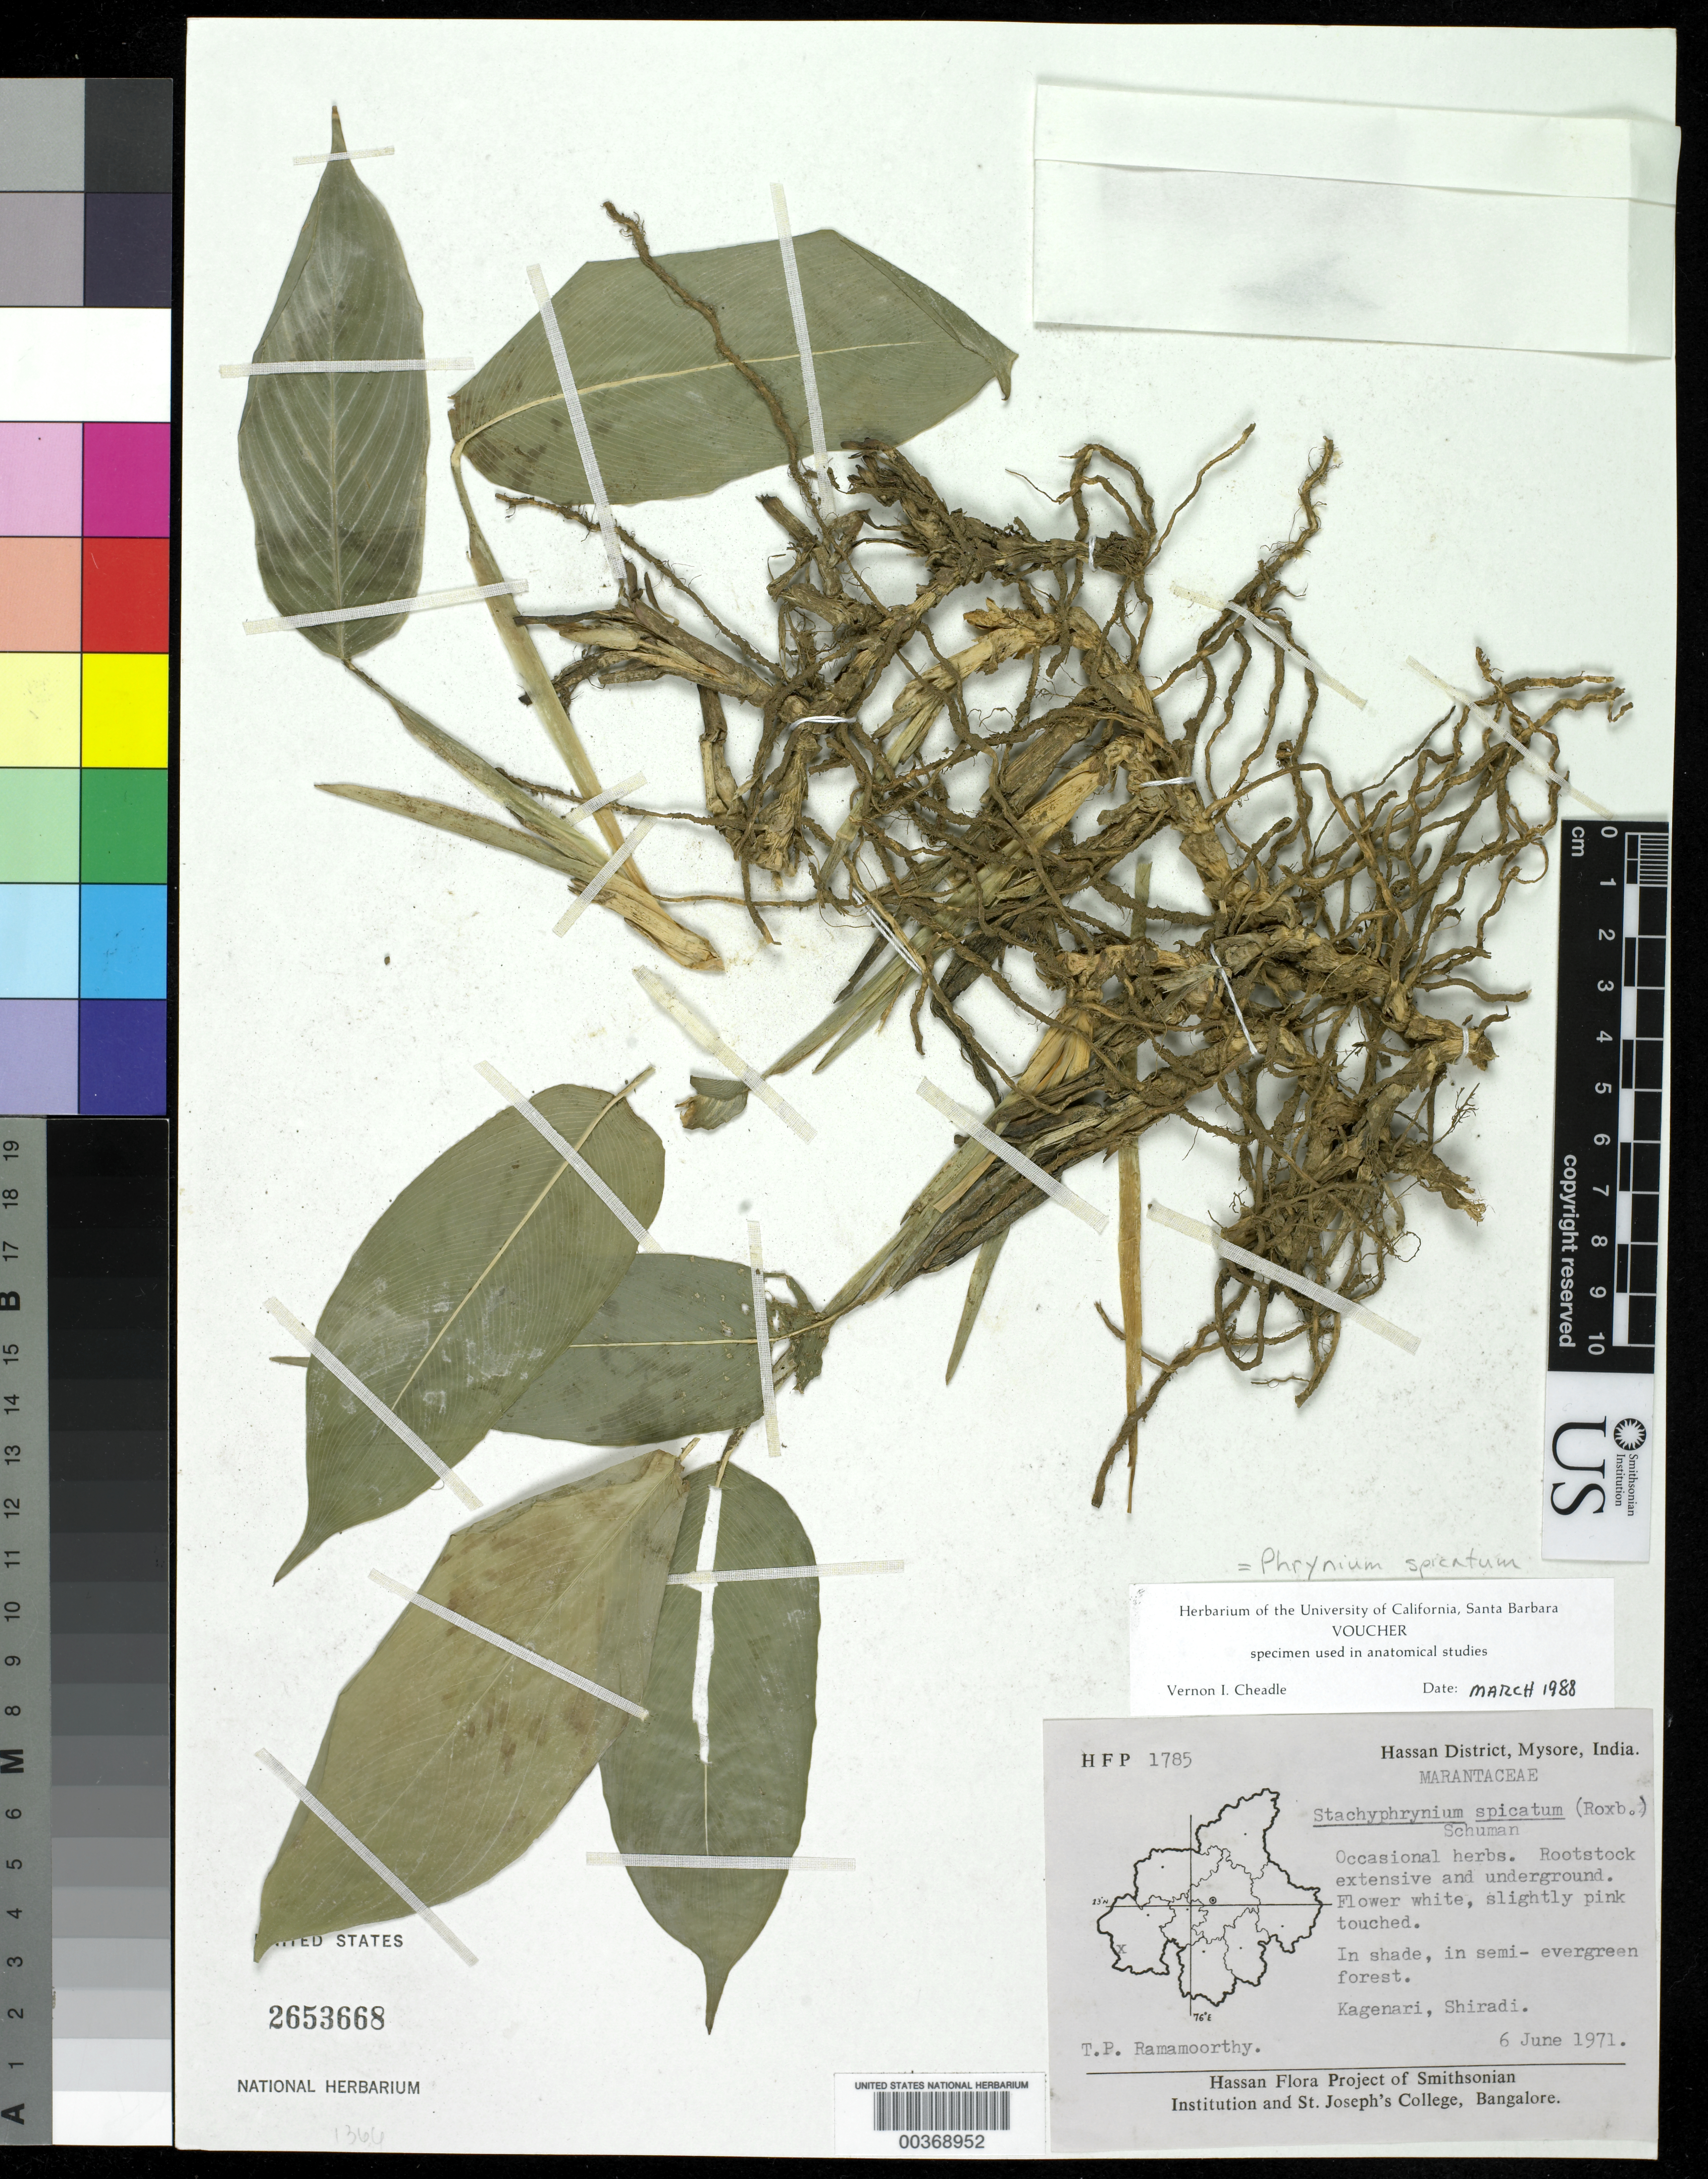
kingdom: Plantae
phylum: Tracheophyta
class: Liliopsida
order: Zingiberales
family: Marantaceae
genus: Phrynium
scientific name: Phrynium spicatum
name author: Roxb.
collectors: T. P. Ramamoorthy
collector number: Hfp 1785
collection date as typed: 06 Jun 1971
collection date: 1971-06-06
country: India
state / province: Karnataka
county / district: Hassan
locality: Kagenari, shiradi, mysore state [mysore state = karnataka.]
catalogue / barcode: US 2653668